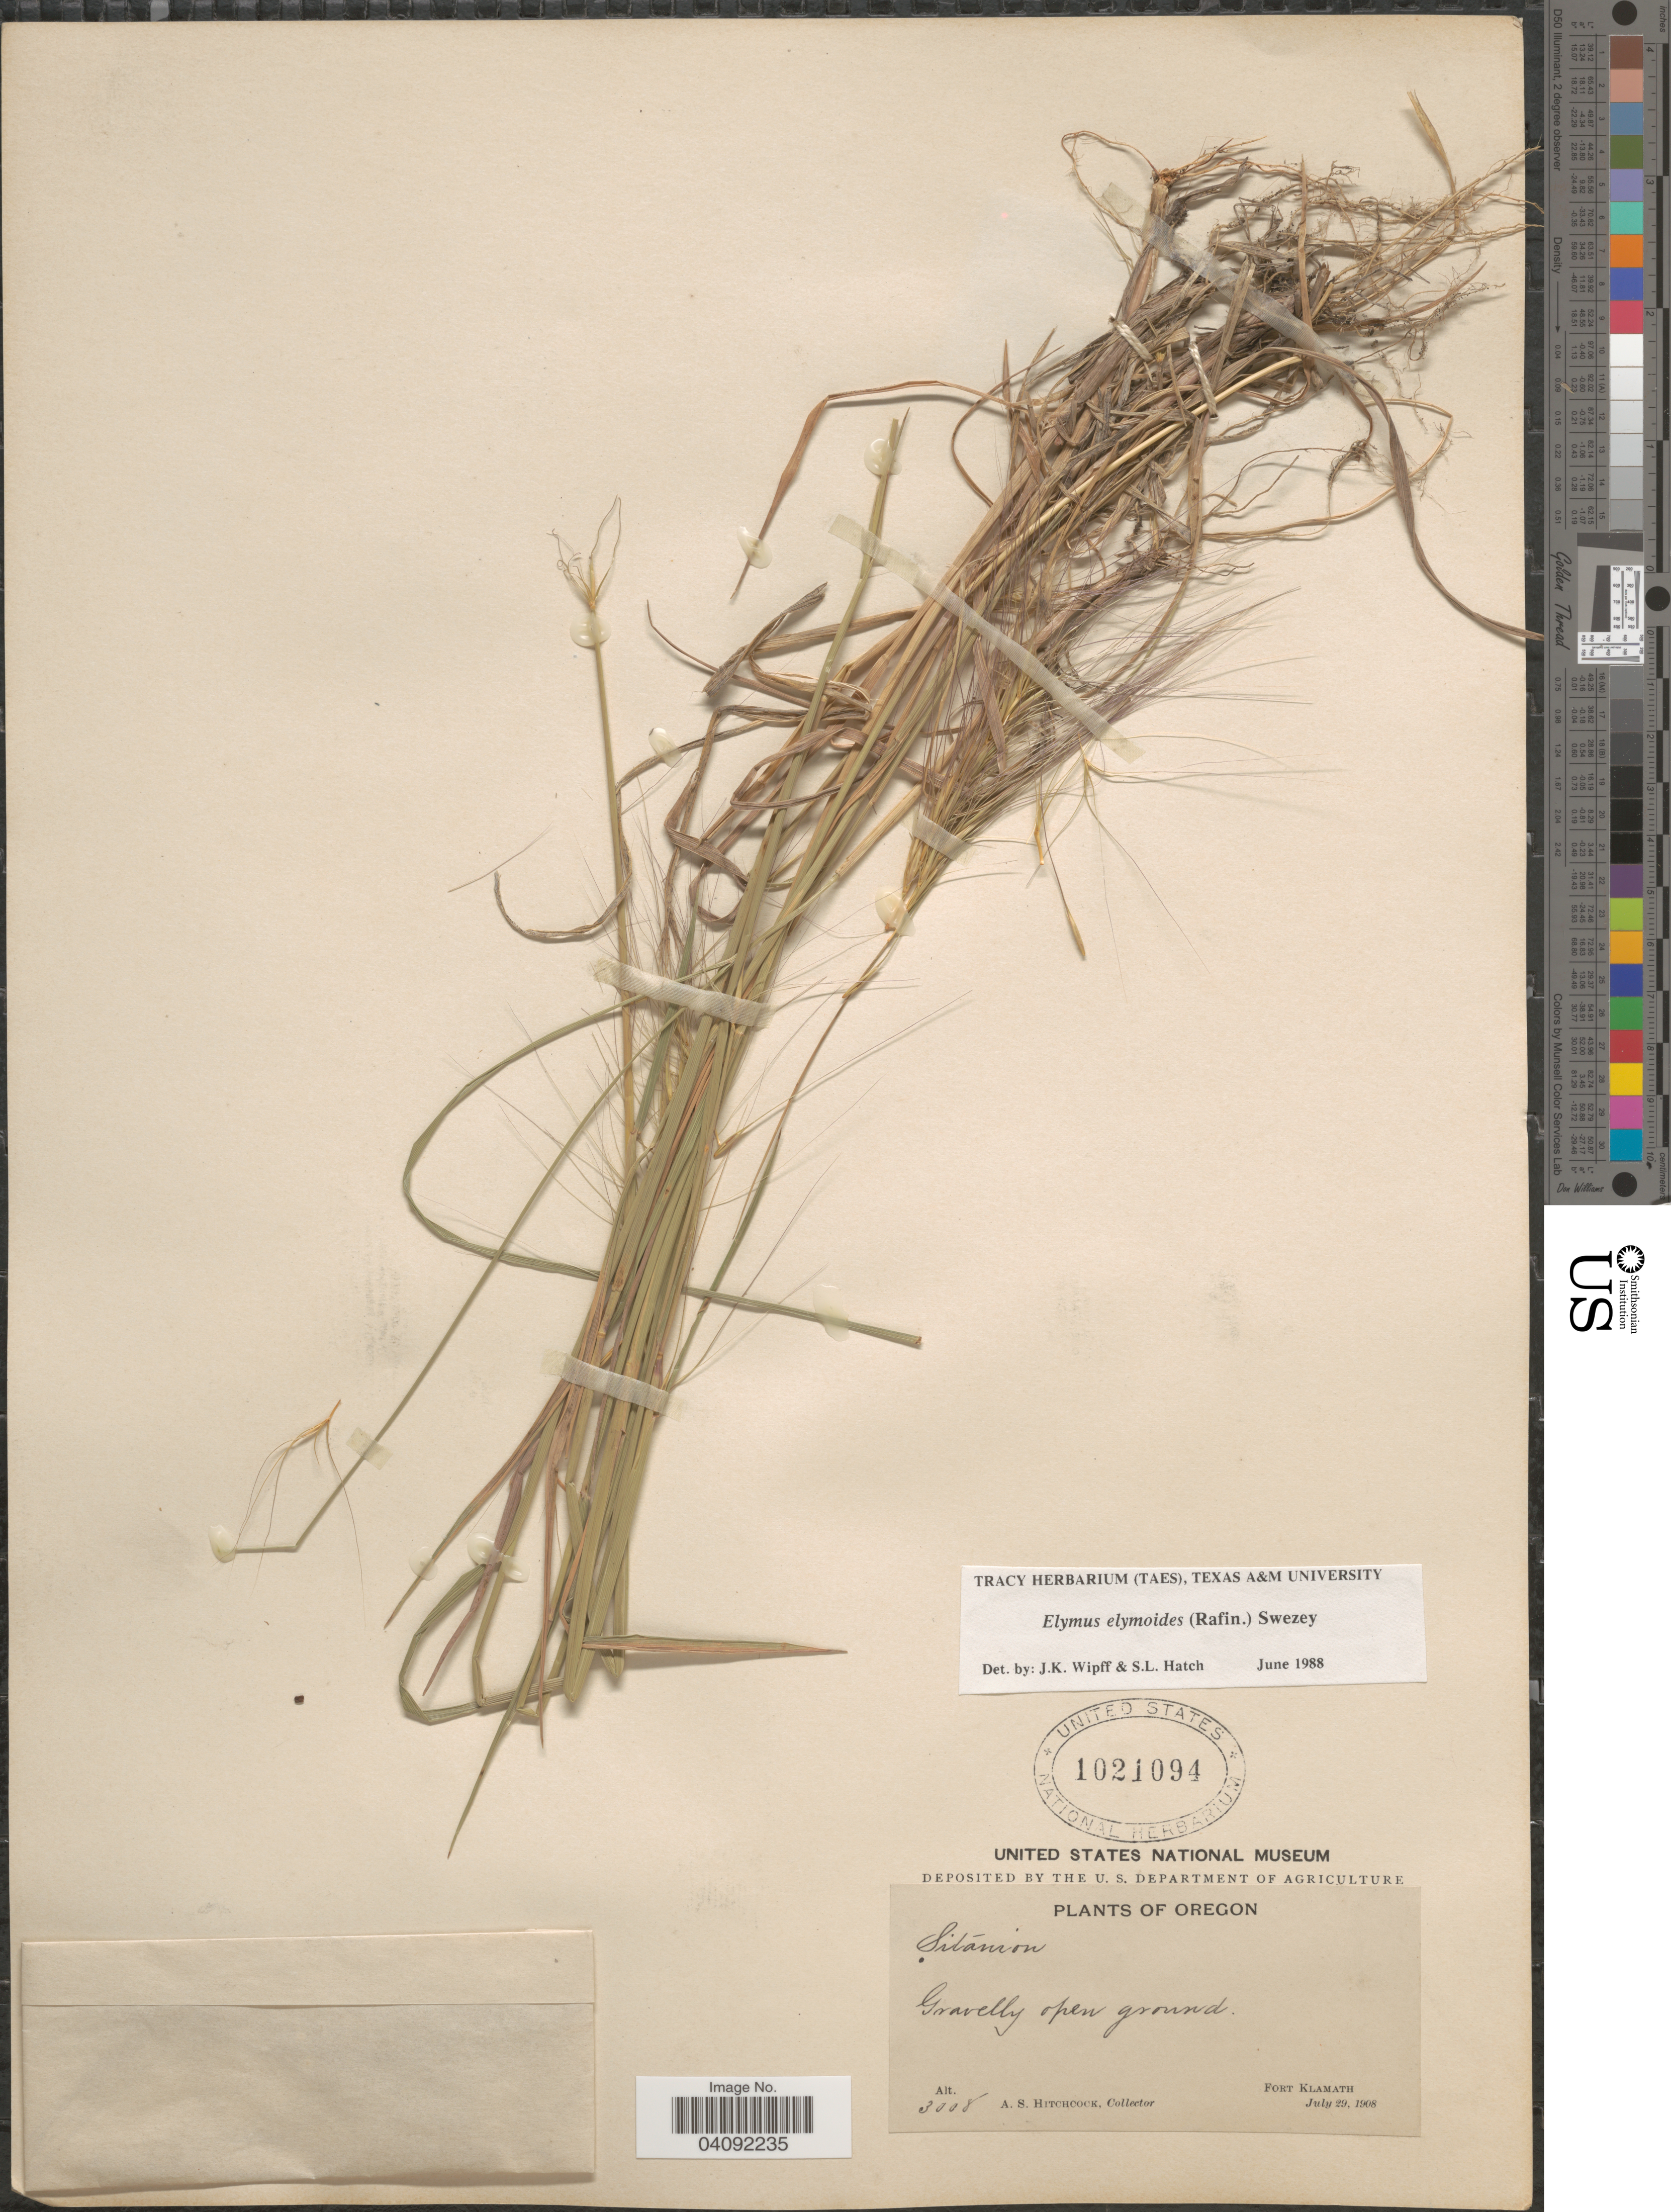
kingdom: Plantae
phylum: Tracheophyta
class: Liliopsida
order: Poales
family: Poaceae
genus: Elymus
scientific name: Elymus elymoides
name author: (Raf.) Swezey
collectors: A. S. Hitchcock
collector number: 3008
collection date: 1908-07-29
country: United States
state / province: Oregon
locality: Gravelly open ground. Fort Klamath.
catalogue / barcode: US 1021094